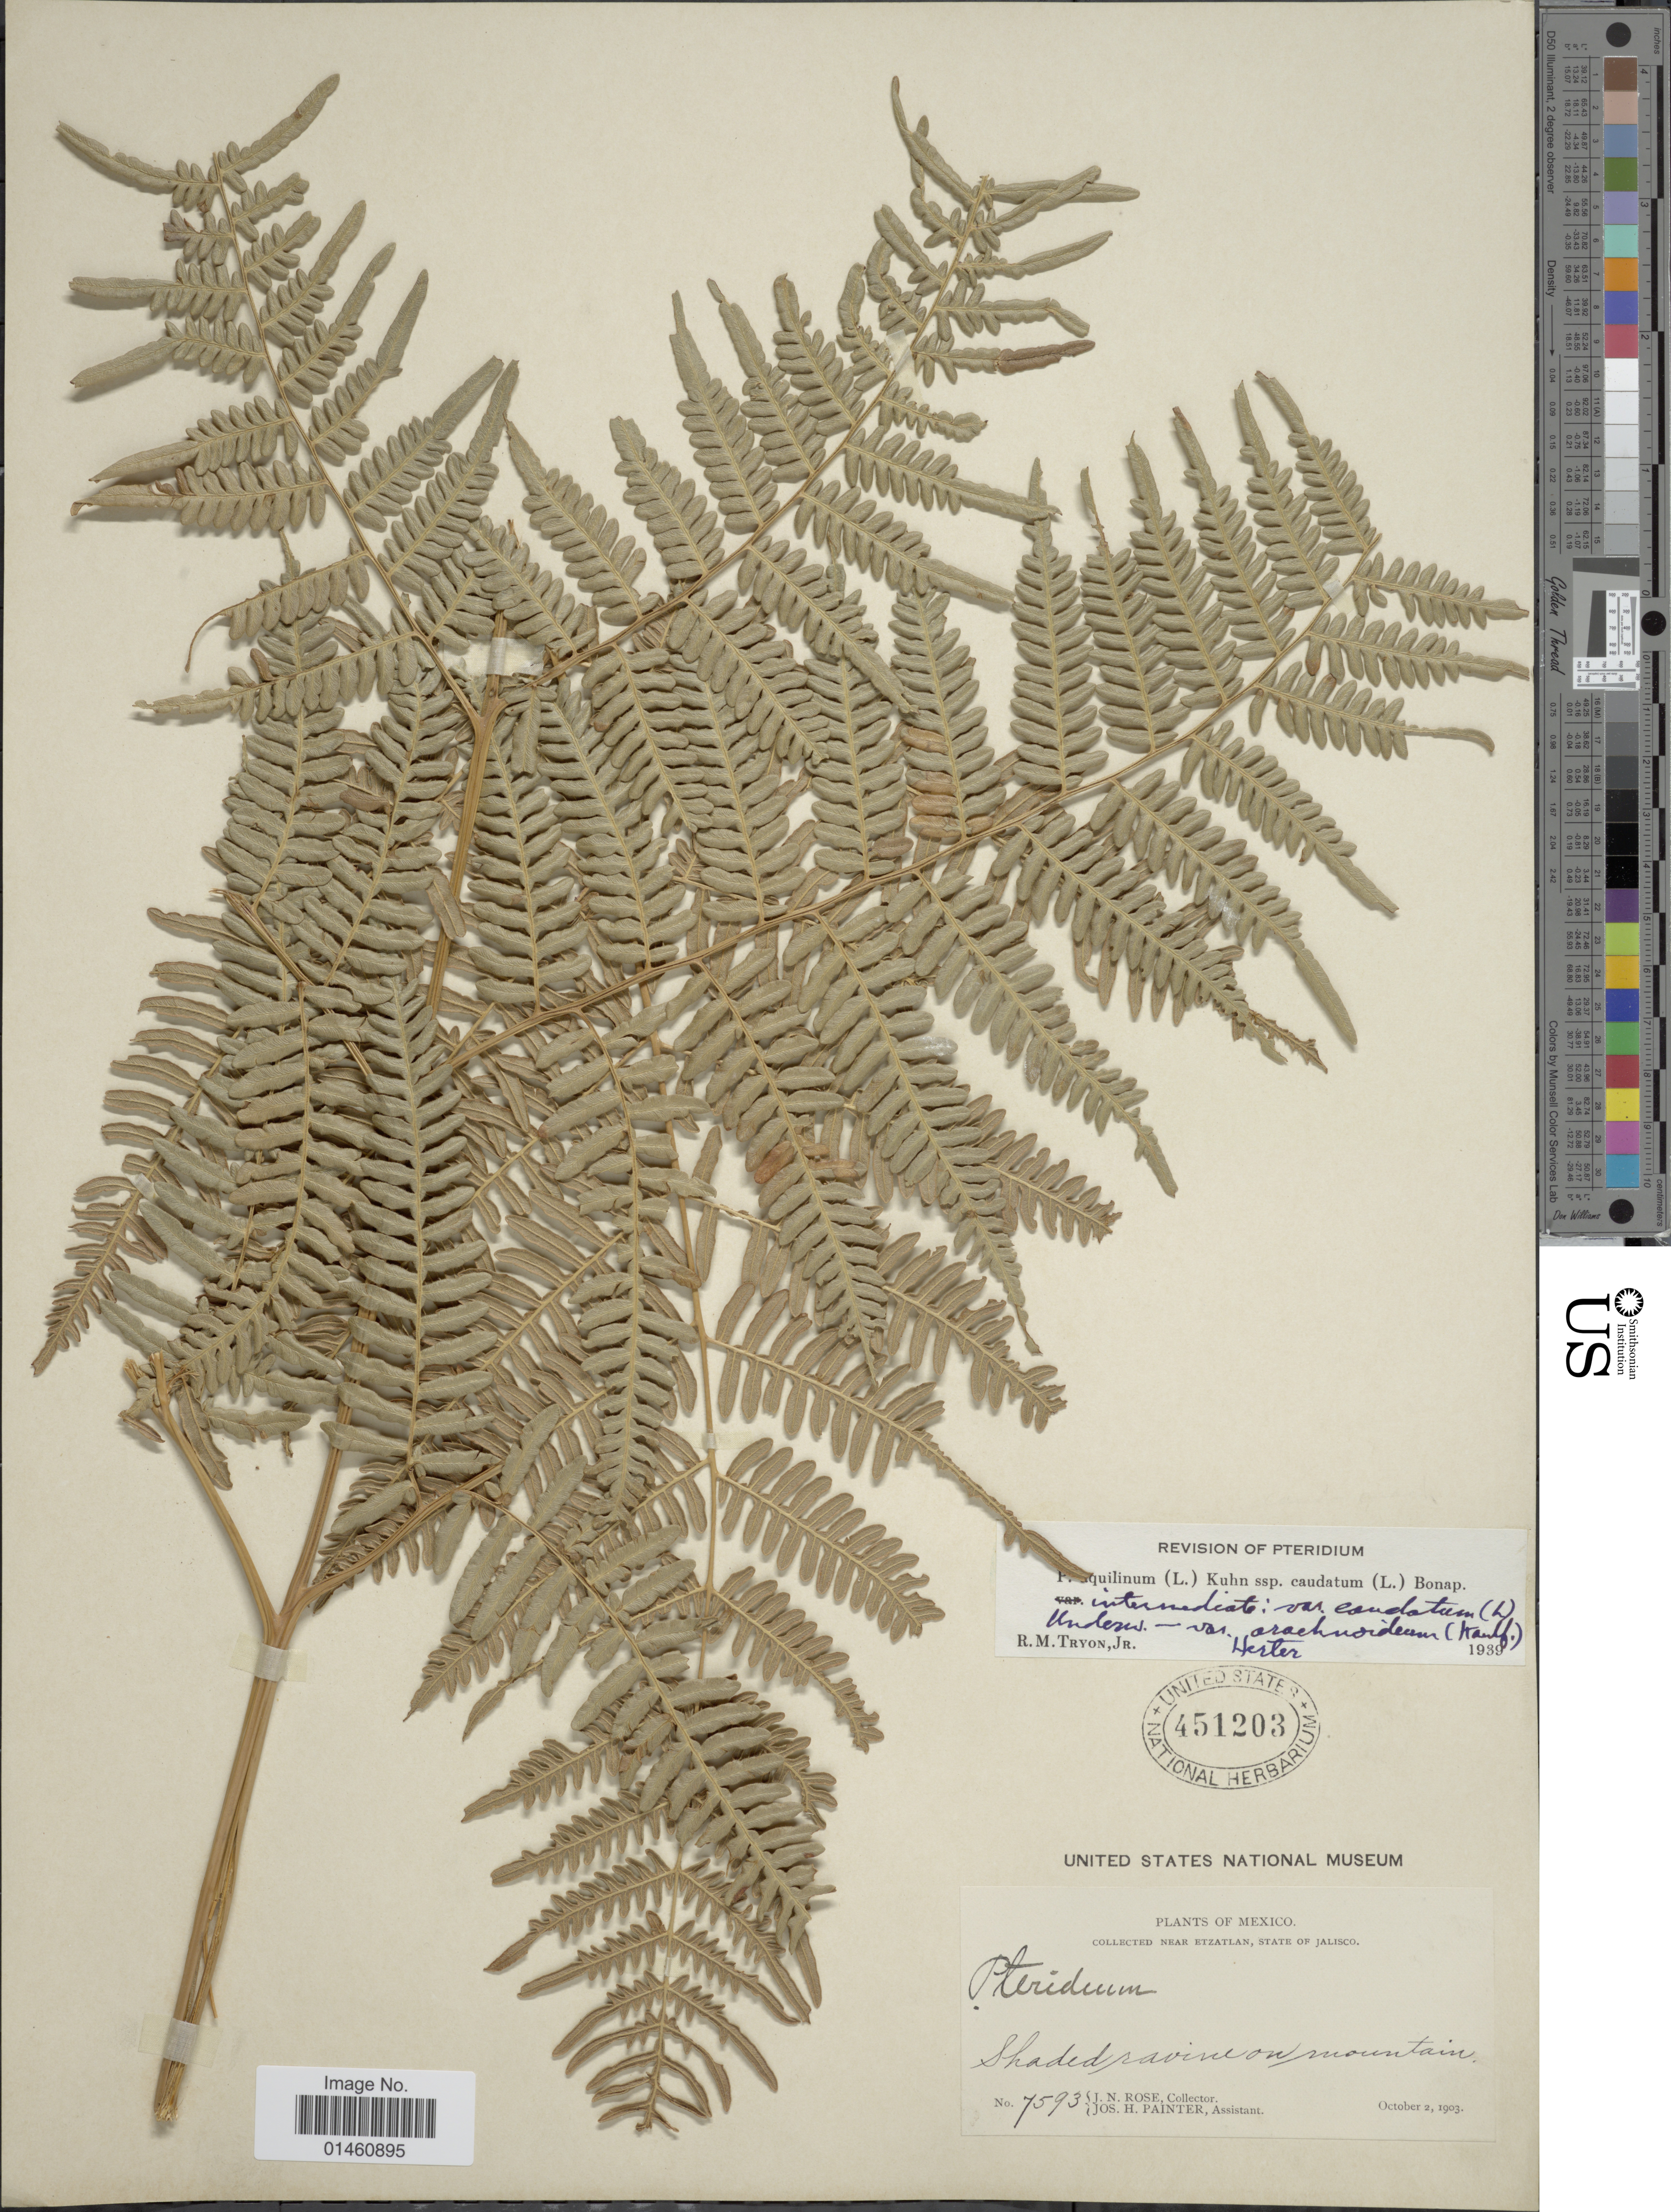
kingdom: Plantae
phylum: Tracheophyta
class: Polypodiopsida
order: Polypodiales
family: Dennstaedtiaceae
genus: Pteridium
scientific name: Pteridium caudatum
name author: (L.) Maxon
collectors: J. N. Rose & J. H. Painter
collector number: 7593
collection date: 1903-10-02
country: Mexico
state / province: Jalisco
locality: Near Etzatlan, shaded ravine or mountain.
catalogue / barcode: US 451203